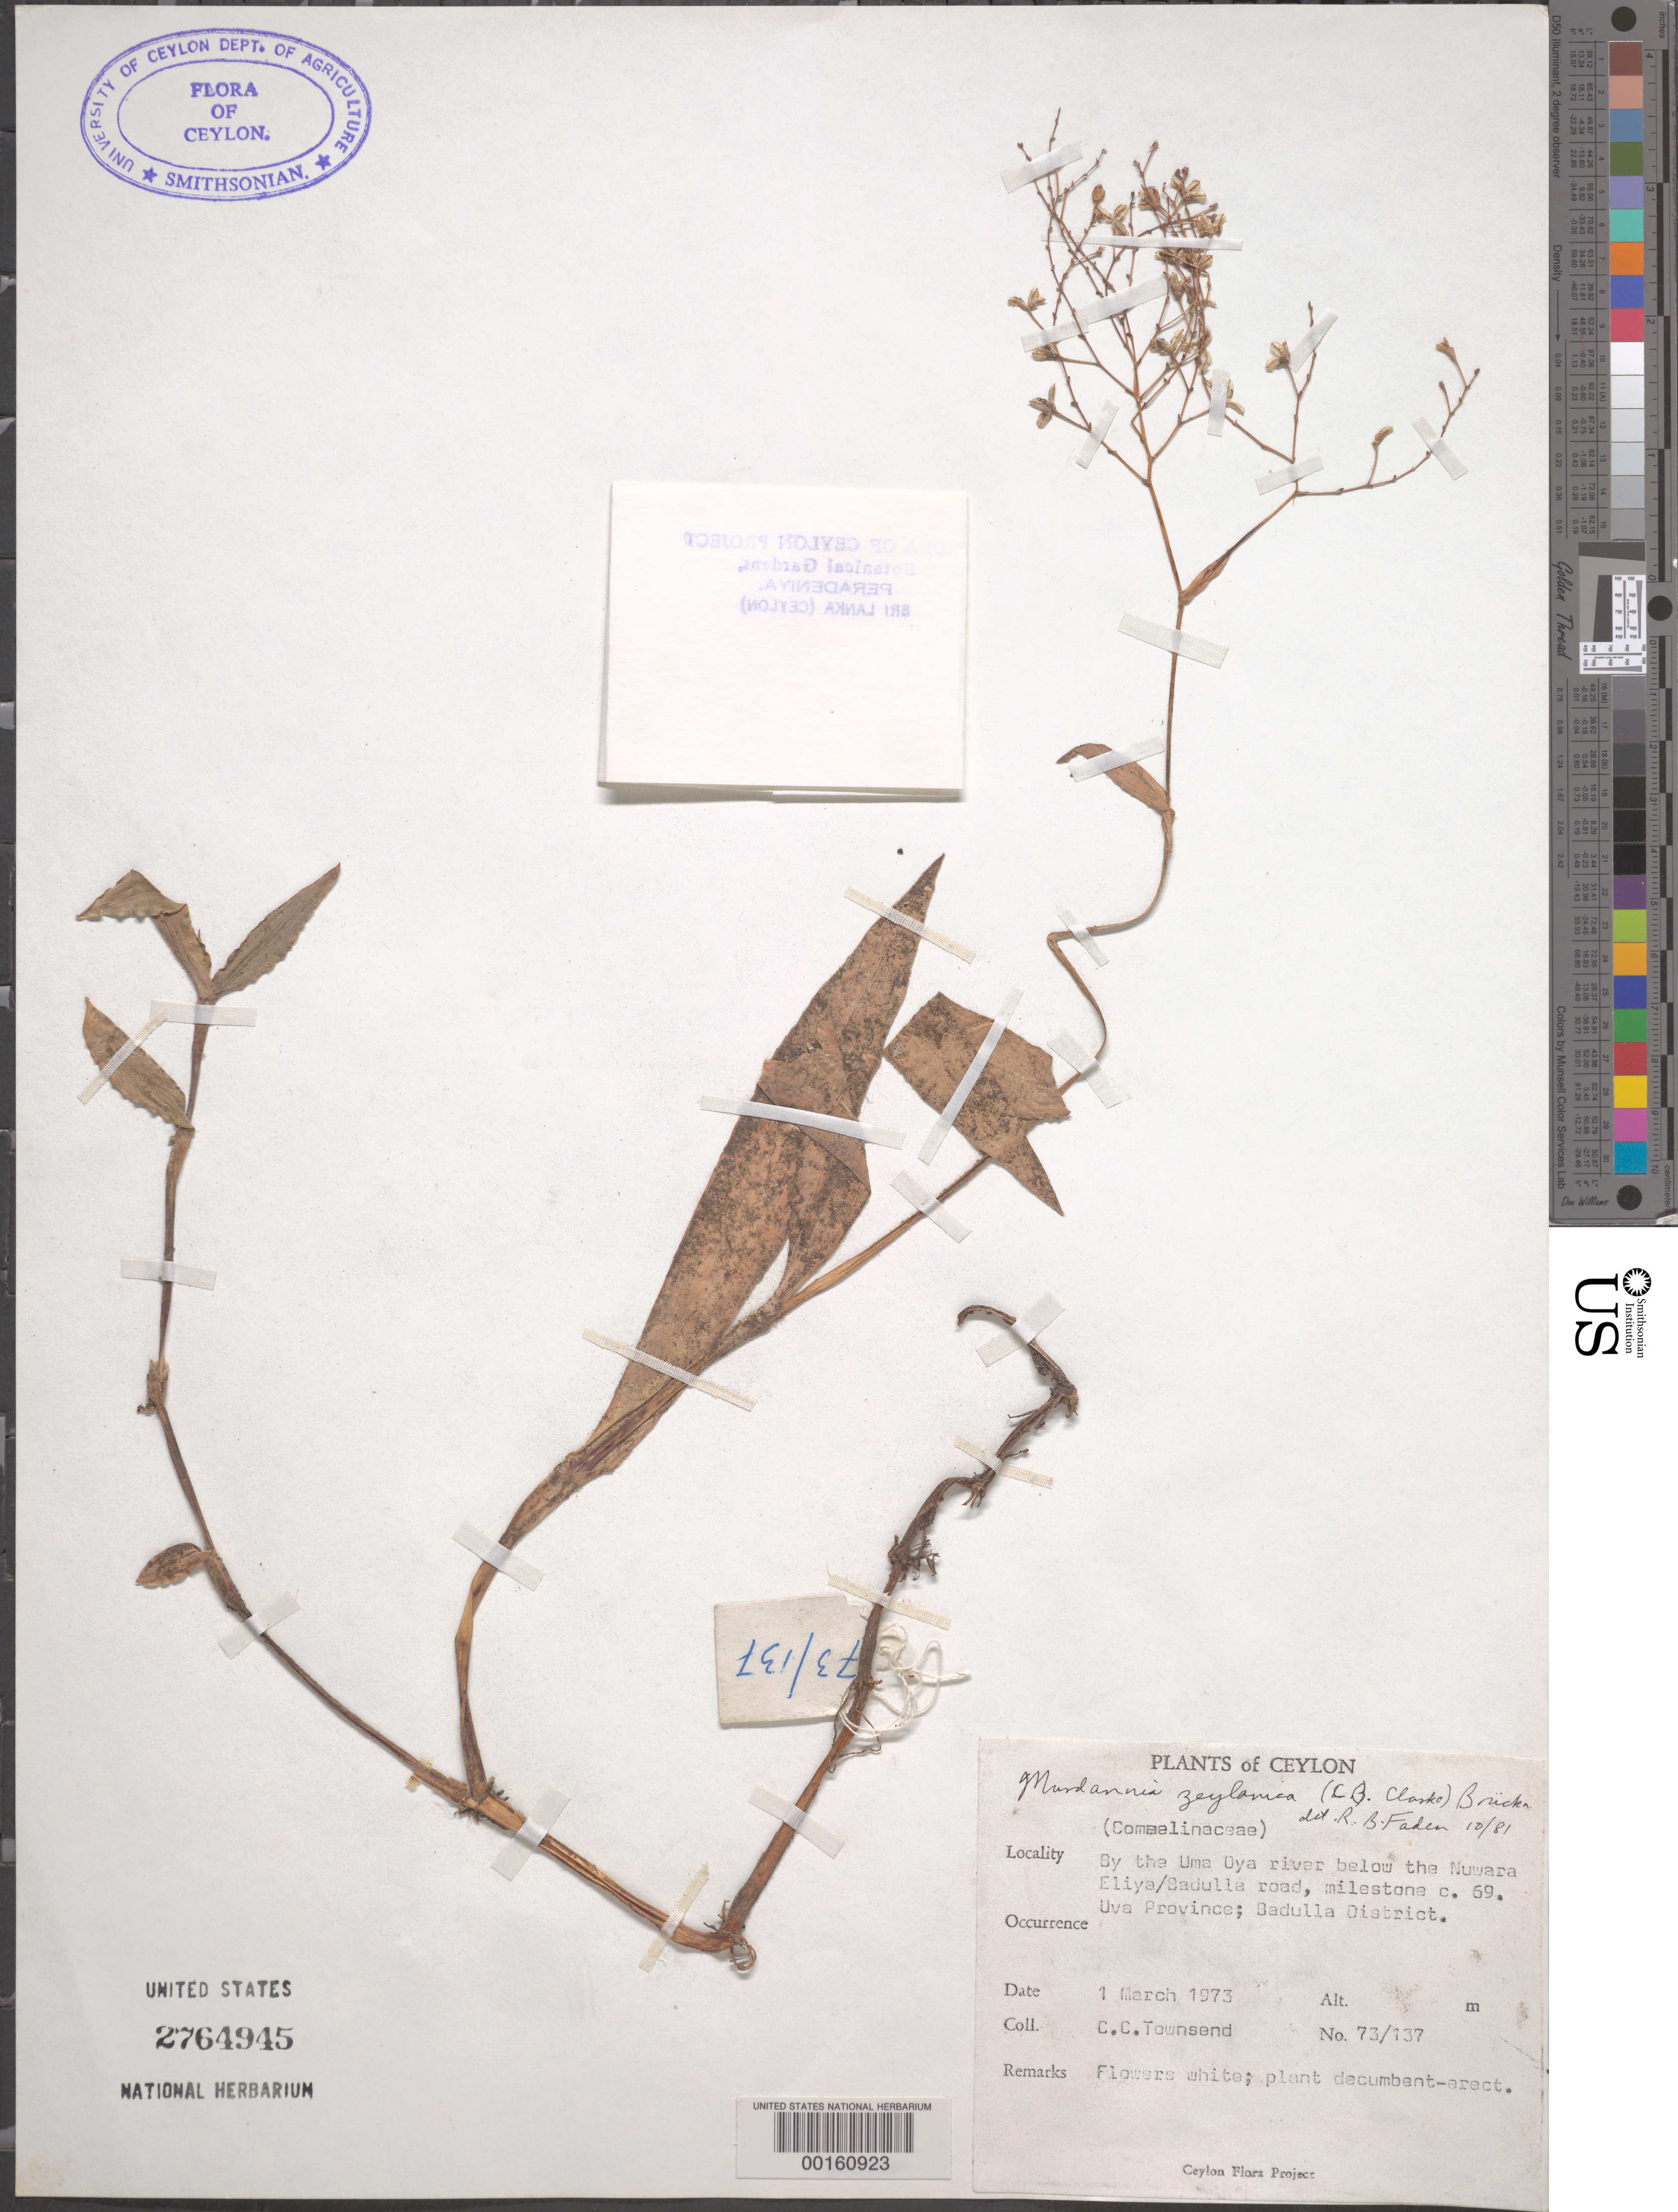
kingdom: Plantae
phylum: Tracheophyta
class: Liliopsida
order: Commelinales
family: Commelinaceae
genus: Murdannia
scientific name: Murdannia zeylanica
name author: (C.B. Clarke) G. Brückn.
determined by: Faden, Robert B., (US), Smithsonian Institution - National Museum of Natural History (UNITED STATES)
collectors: C. C. Townsend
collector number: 73/137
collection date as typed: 01 Mar 1973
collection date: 1973-03-01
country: Sri Lanka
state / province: Uva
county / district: Badulla Dist.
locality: Uma oya river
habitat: River bank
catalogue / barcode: US 2764945